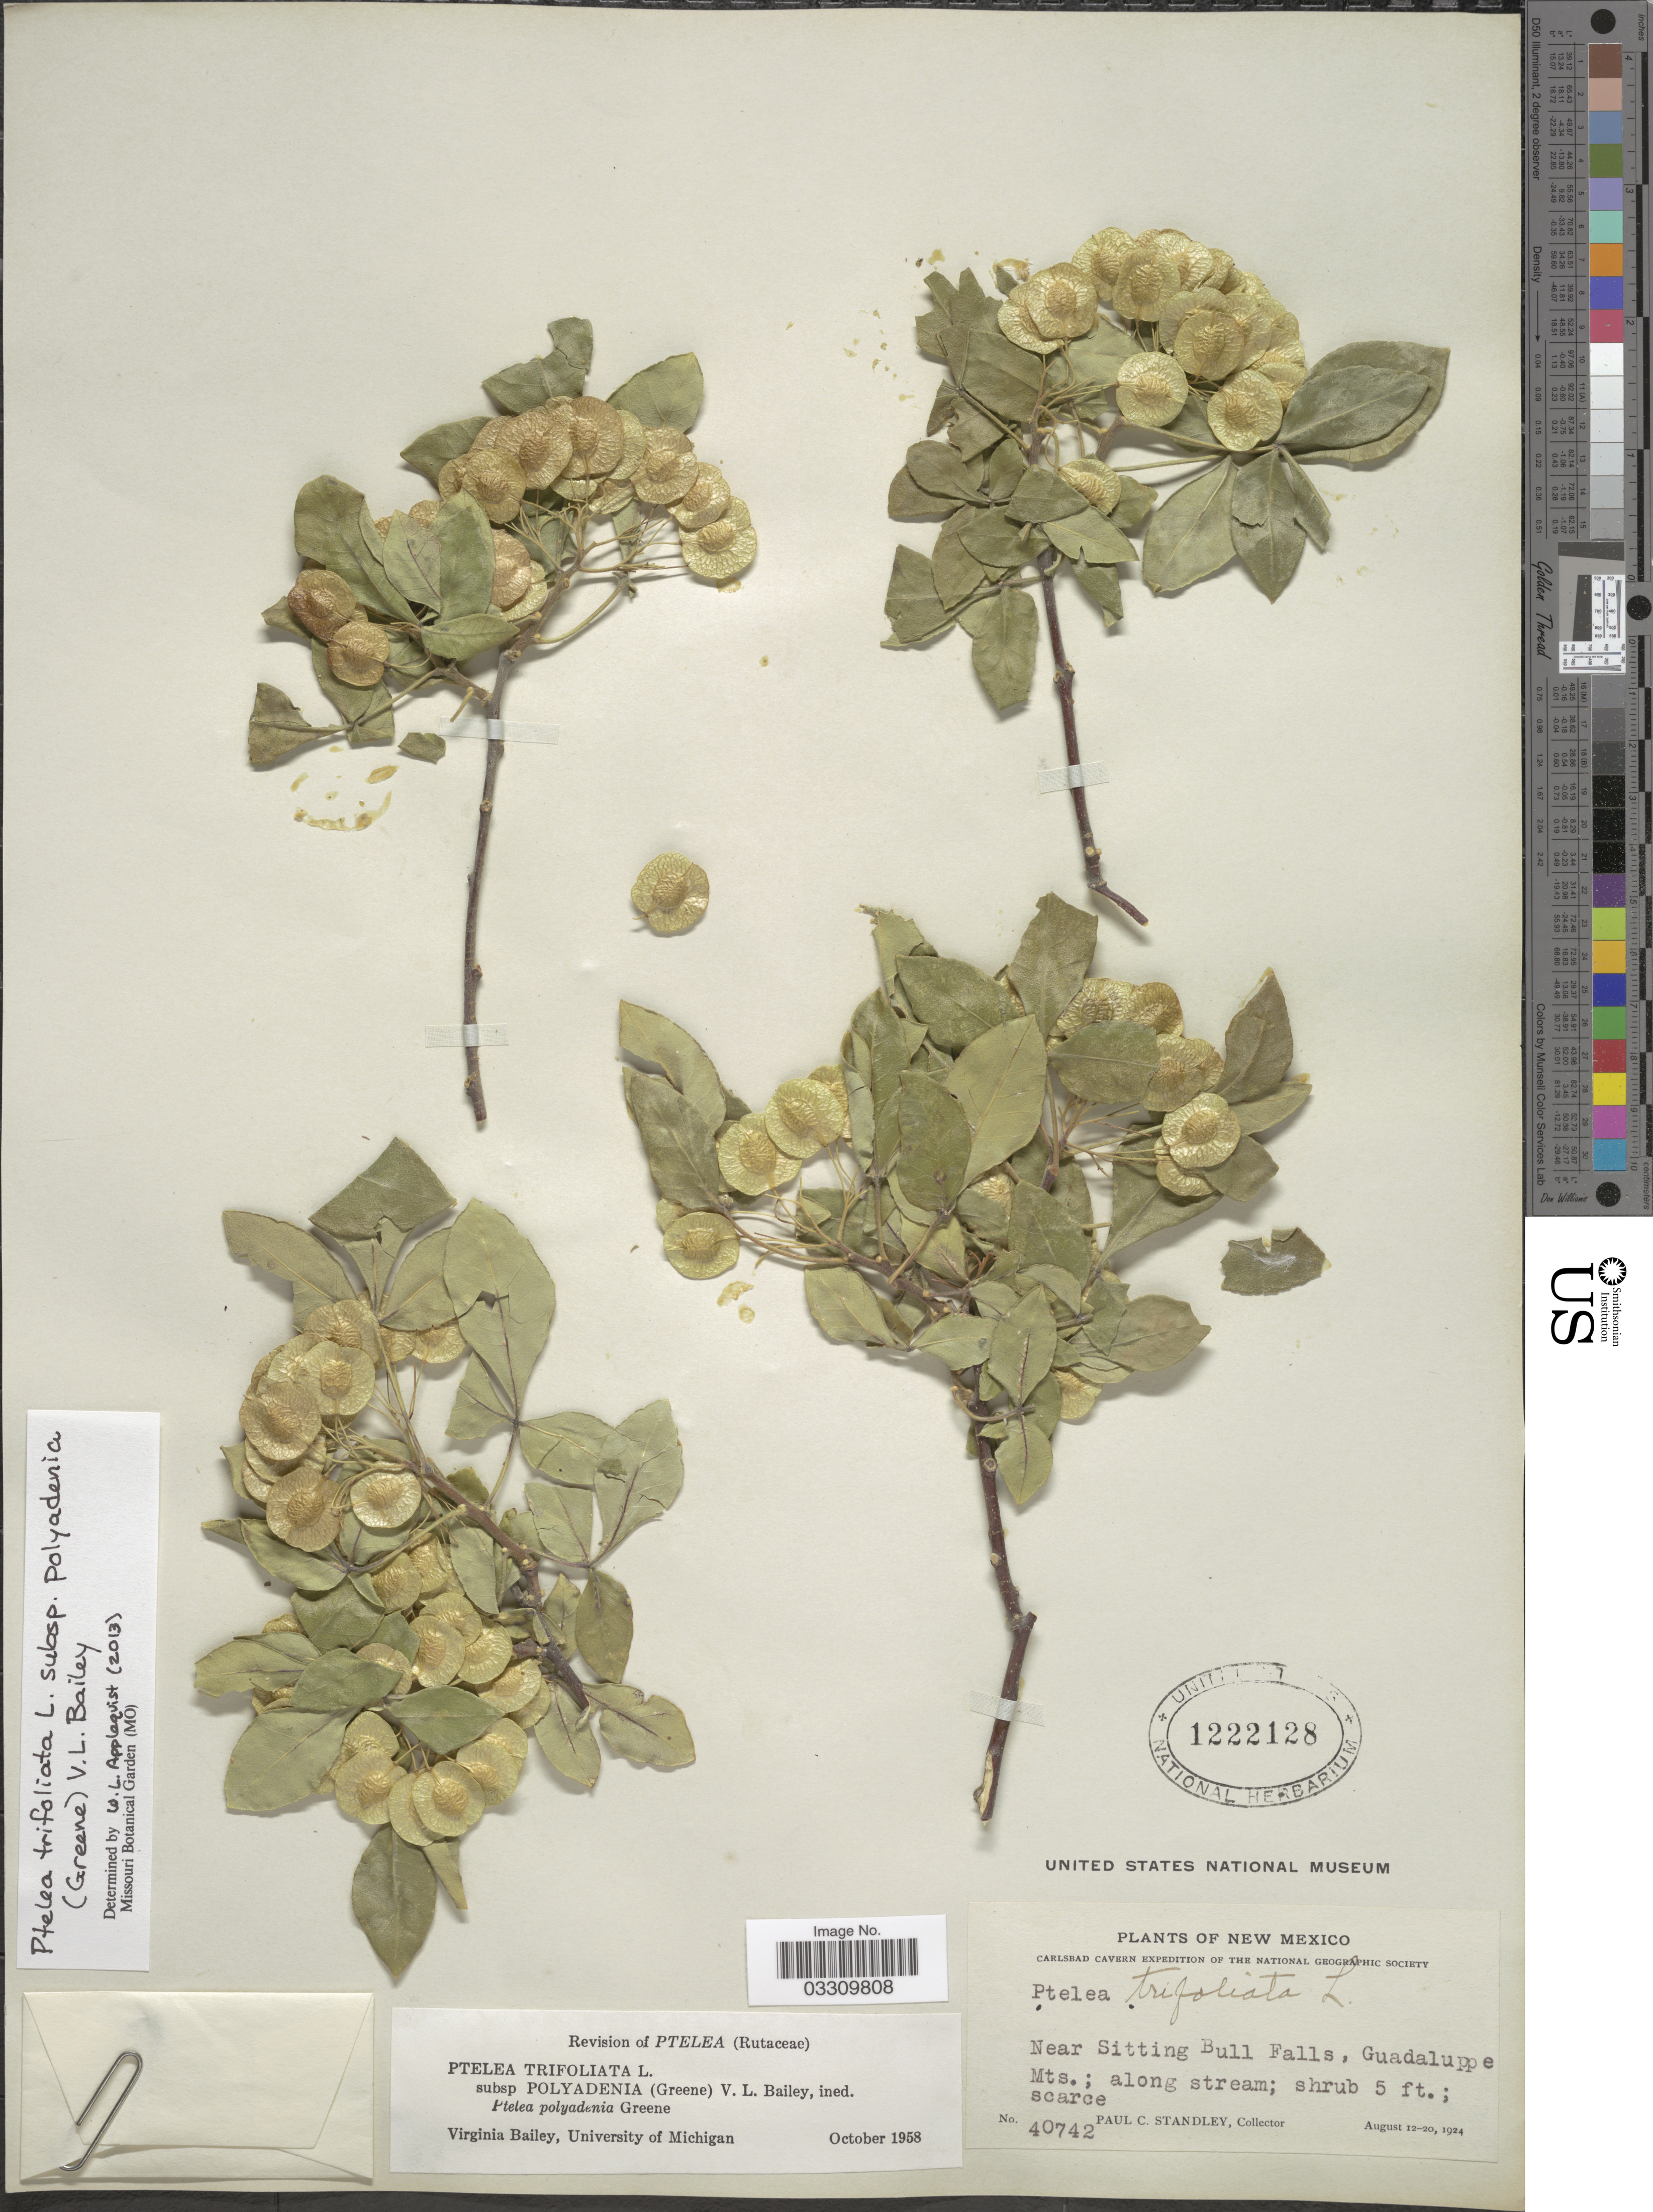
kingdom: Plantae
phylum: Tracheophyta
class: Magnoliopsida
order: Sapindales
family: Rutaceae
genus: Ptelea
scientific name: Ptelea trifoliata subsp. polyadenia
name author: (Greene) V. L. Bailey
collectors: P. C. Standley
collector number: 40742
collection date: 1924-08-12/1924-08-20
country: United States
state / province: New Mexico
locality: Near Sitting Bull Falls, Guadalupe Mts.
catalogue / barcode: US 1222128